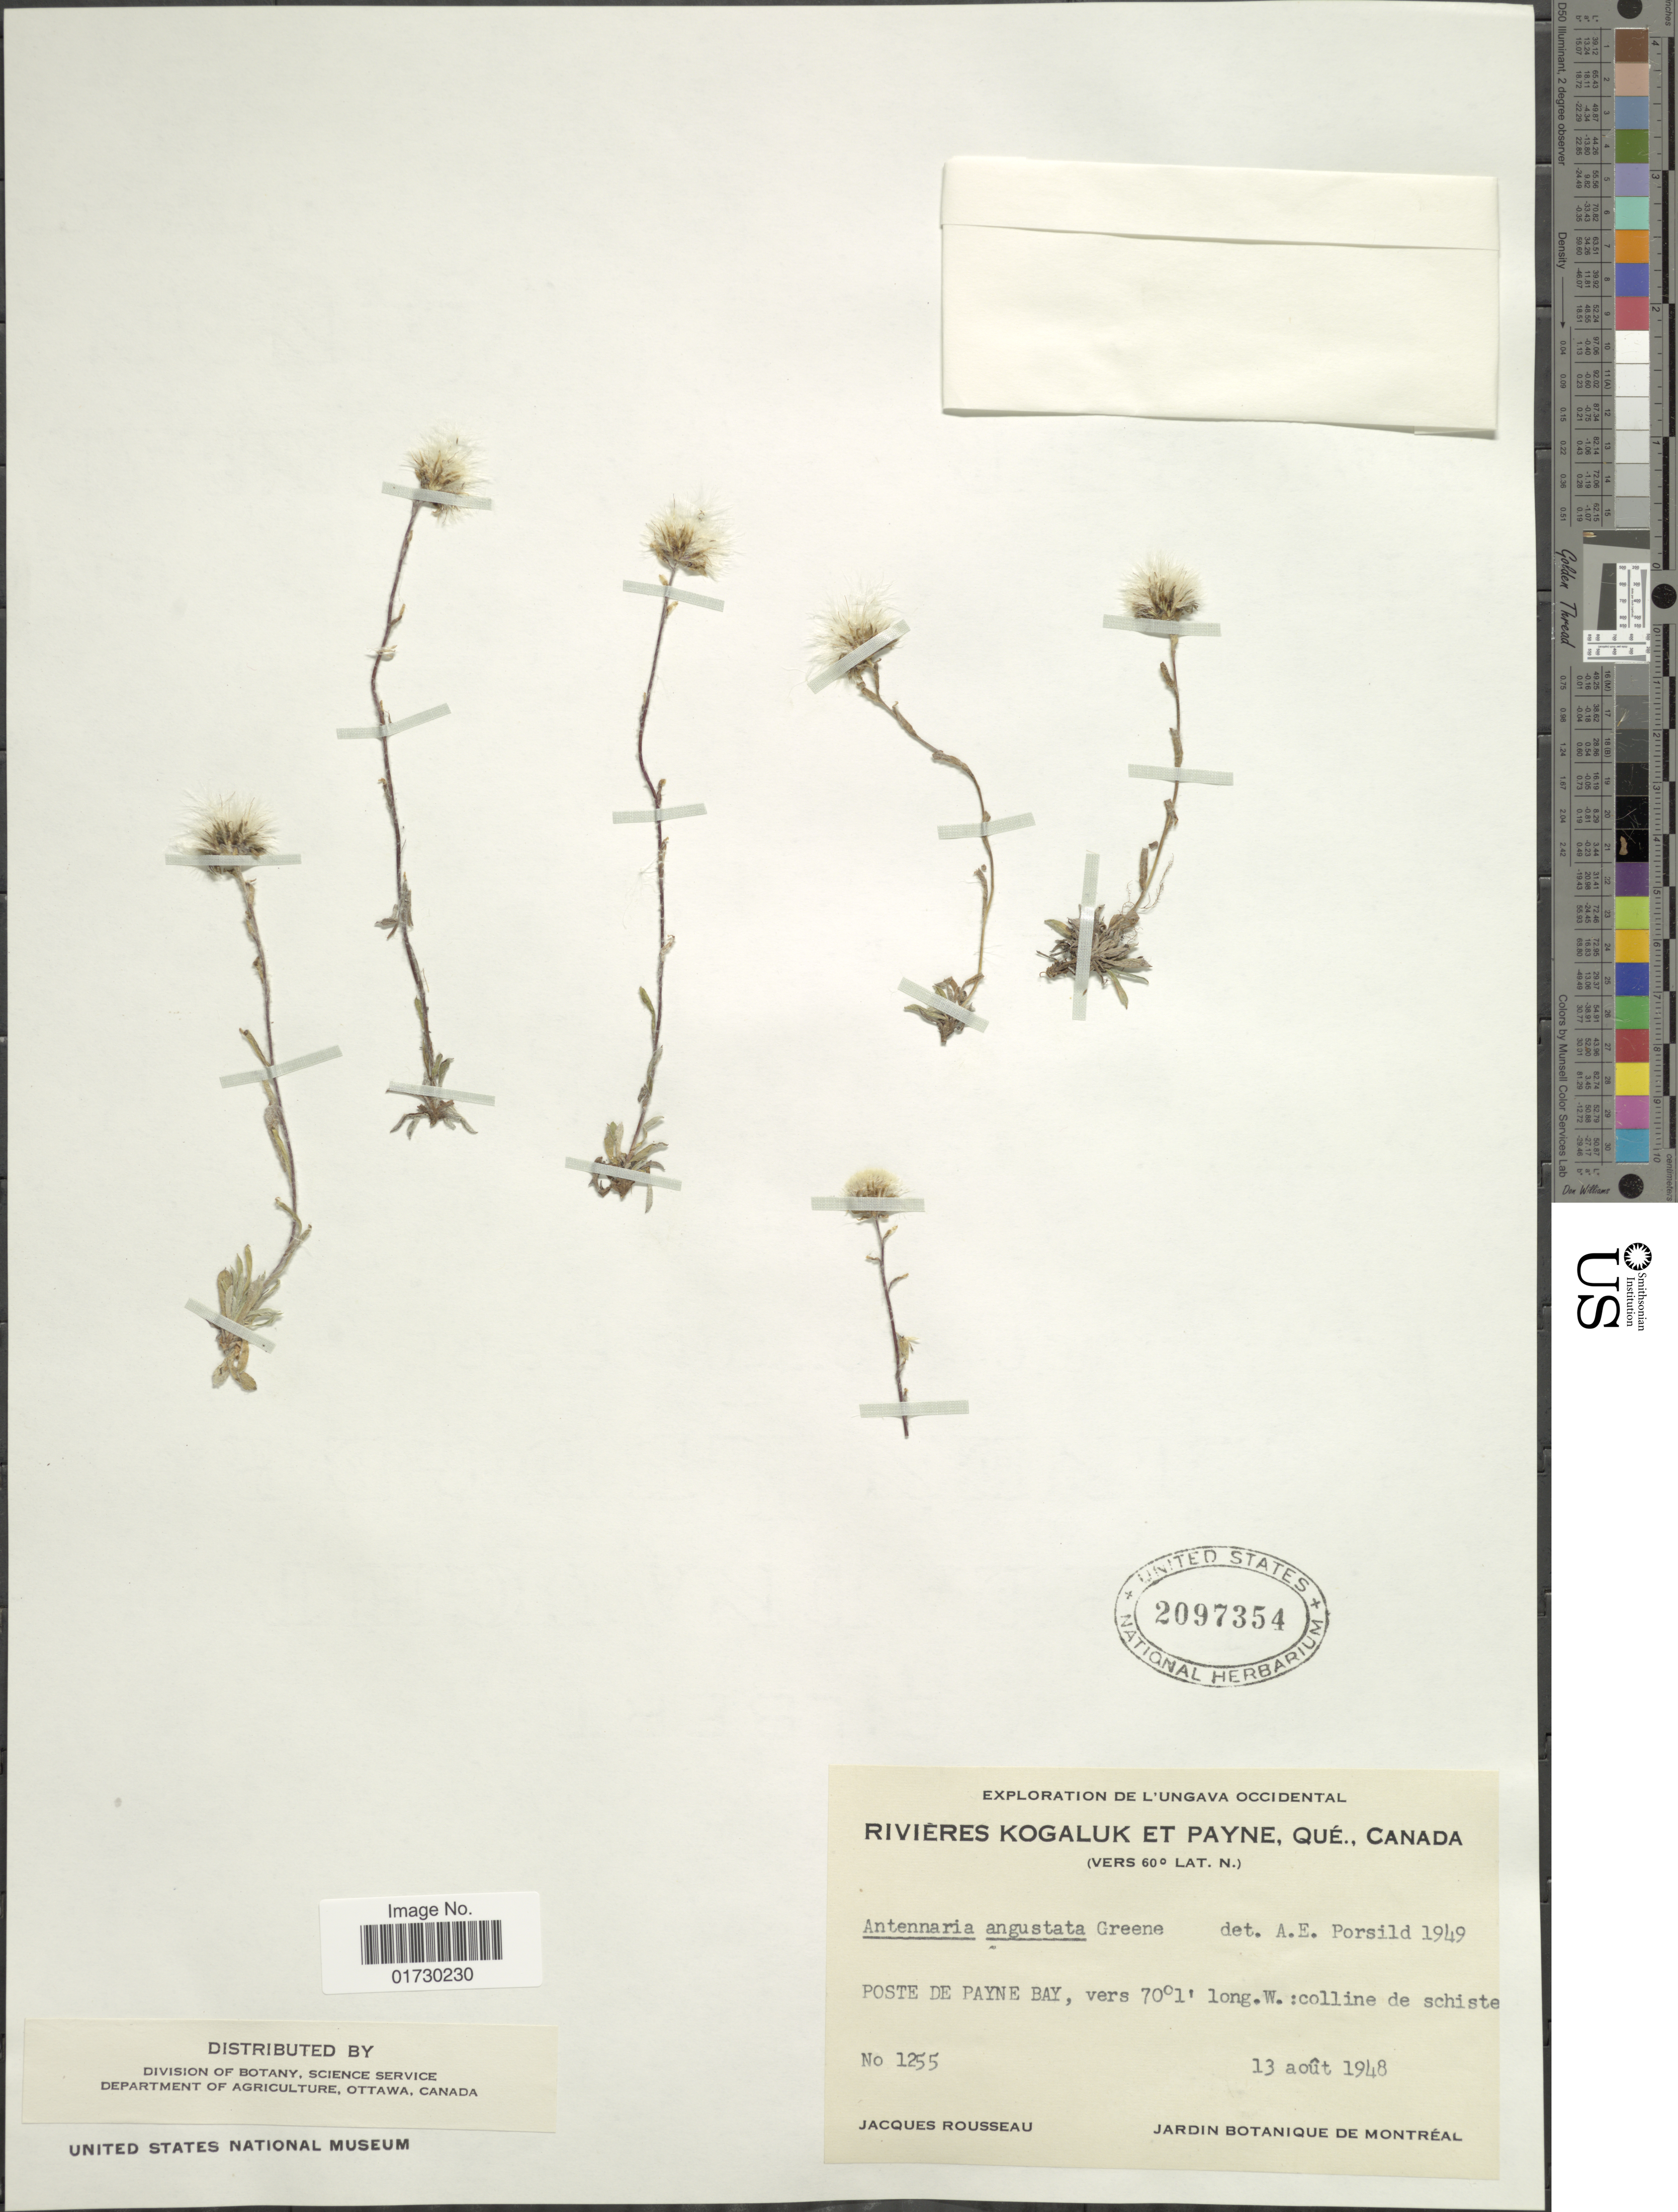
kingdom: Plantae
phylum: Tracheophyta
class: Magnoliopsida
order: Asterales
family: Asteraceae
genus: Antennaria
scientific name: Antennaria angustata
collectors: J. Rosseau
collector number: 1255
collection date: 1948-08-13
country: Canada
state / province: Quebec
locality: Rivieres Kogaluk et Payne, Que., Canada, Poste de Payne Bay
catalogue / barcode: US 2097354